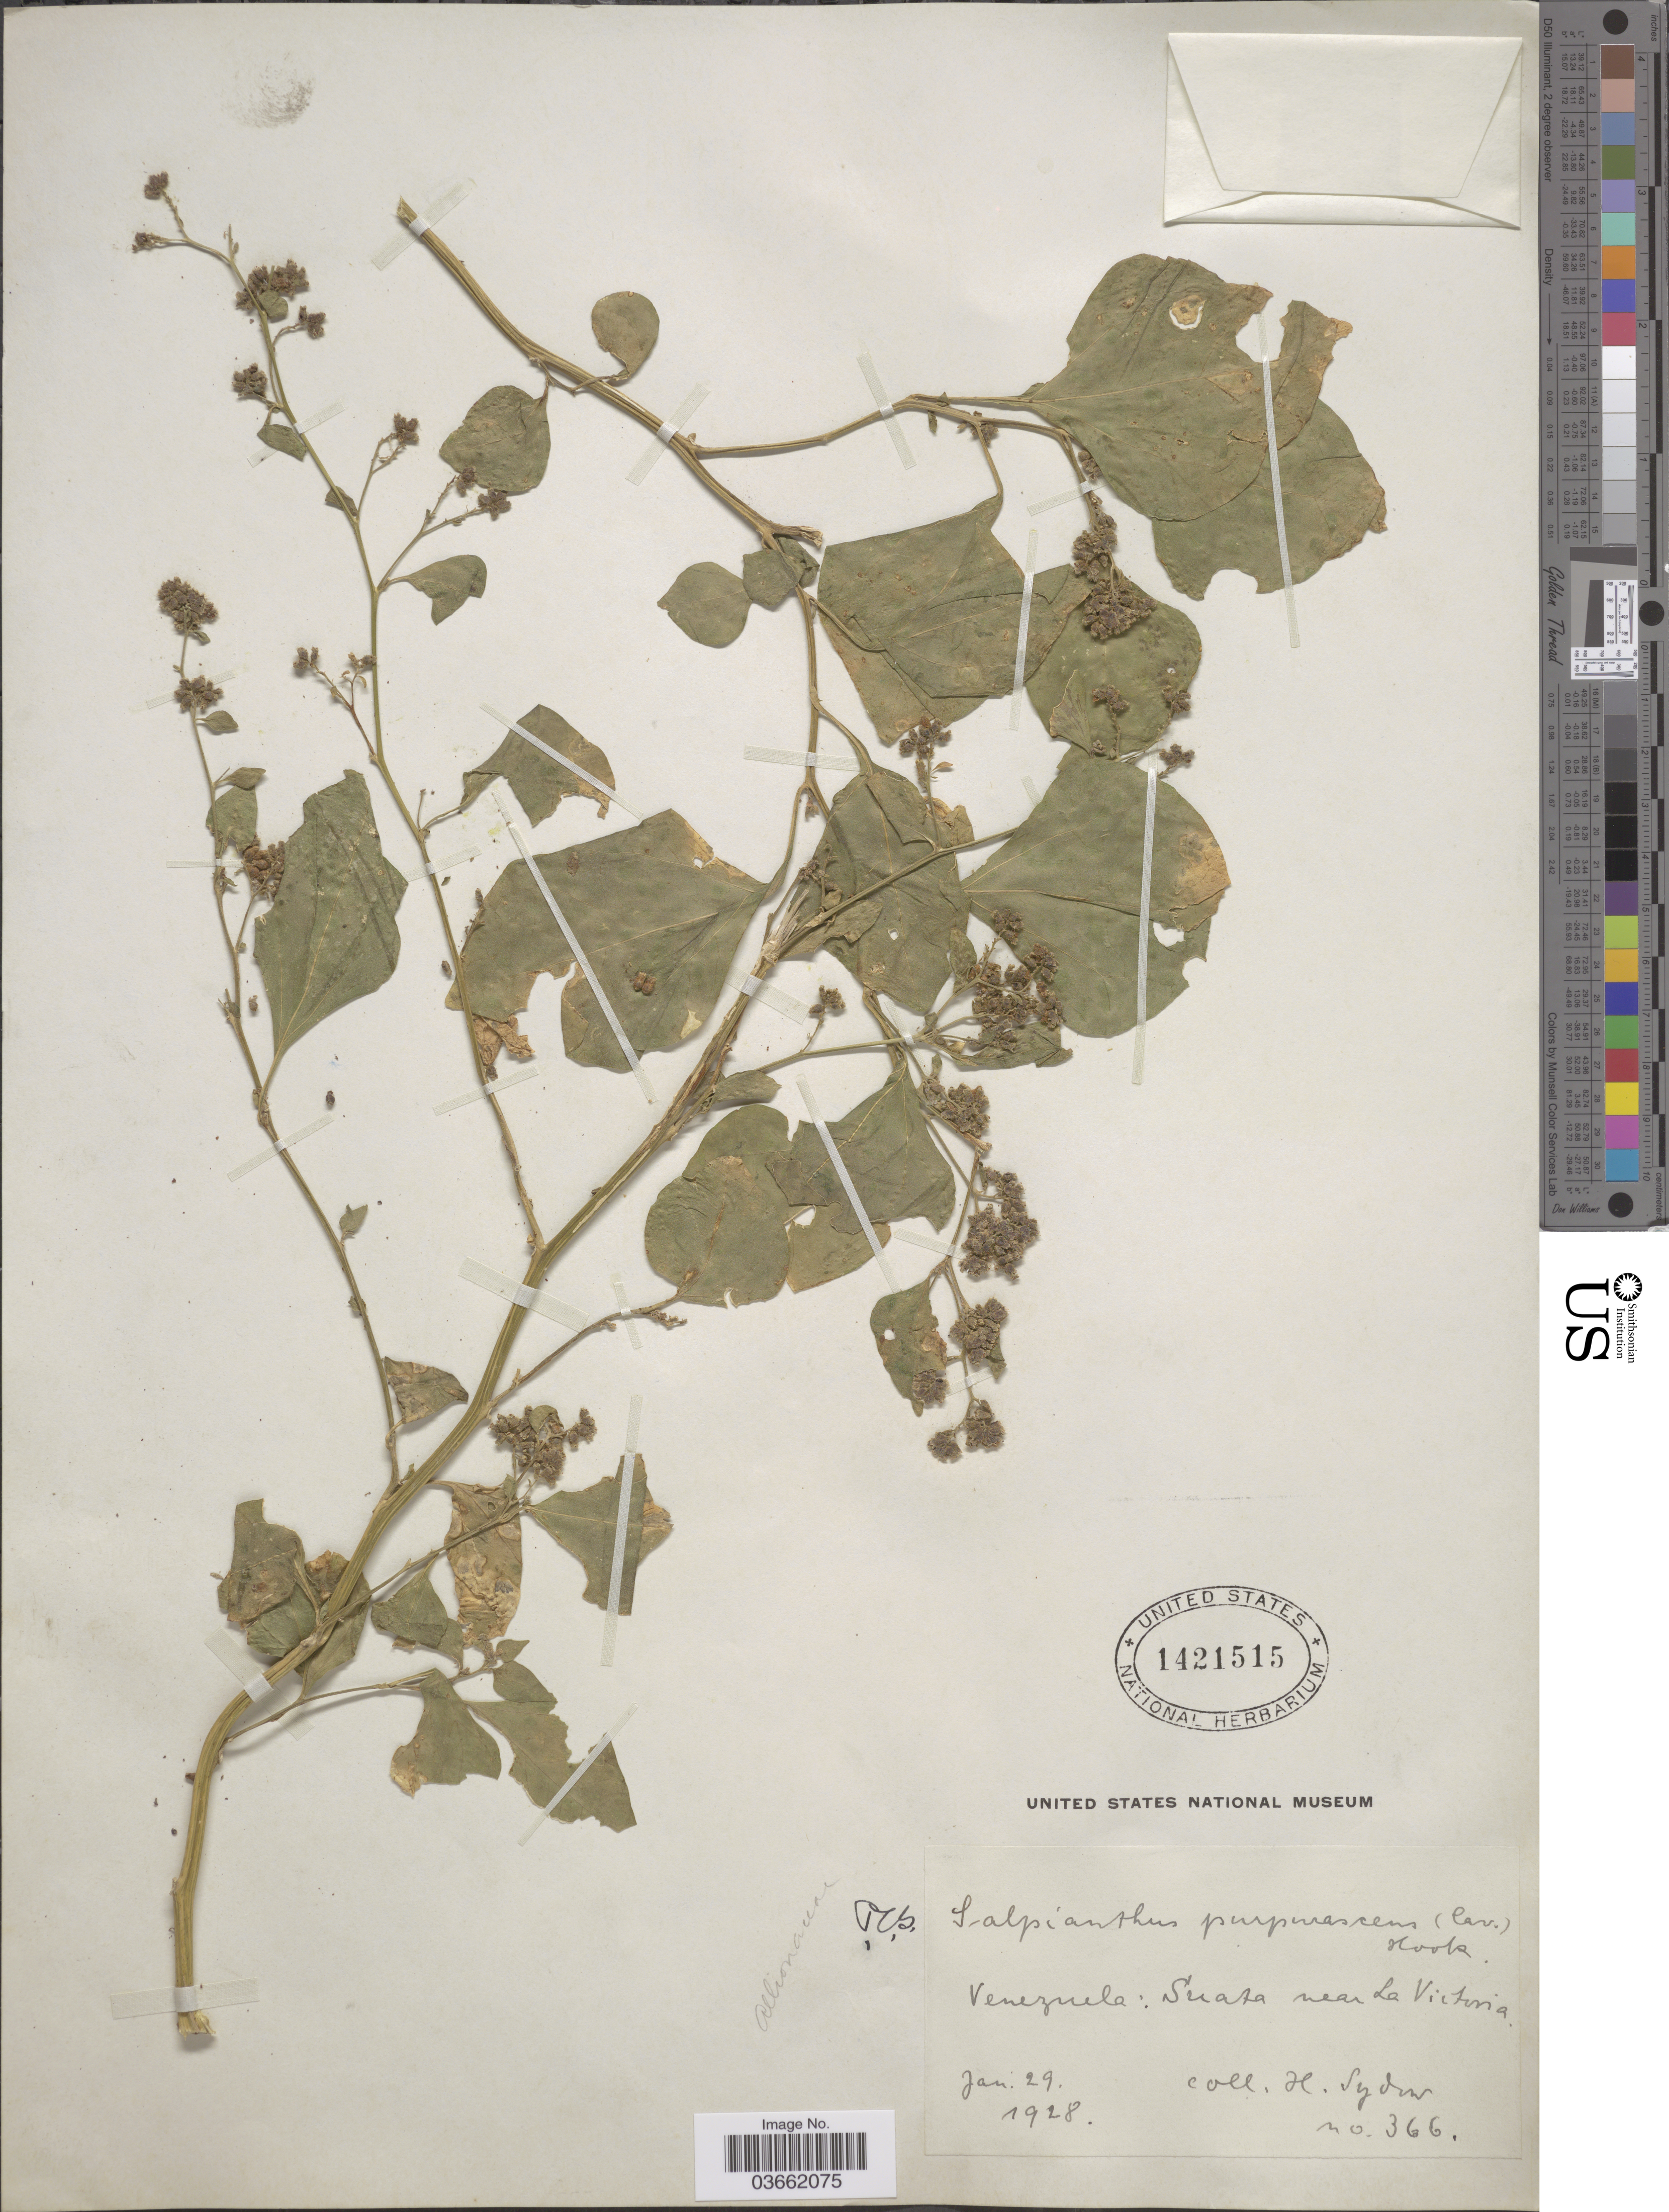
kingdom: Plantae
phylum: Tracheophyta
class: Magnoliopsida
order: Caryophyllales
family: Nyctaginaceae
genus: Salpianthus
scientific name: Salpianthus purpurascens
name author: (Cav. ex Lag.) Hook. & Arn.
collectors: H. Sydow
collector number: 366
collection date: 1928-01-29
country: Venezuela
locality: Suata near la Victoria.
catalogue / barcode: US 1421515